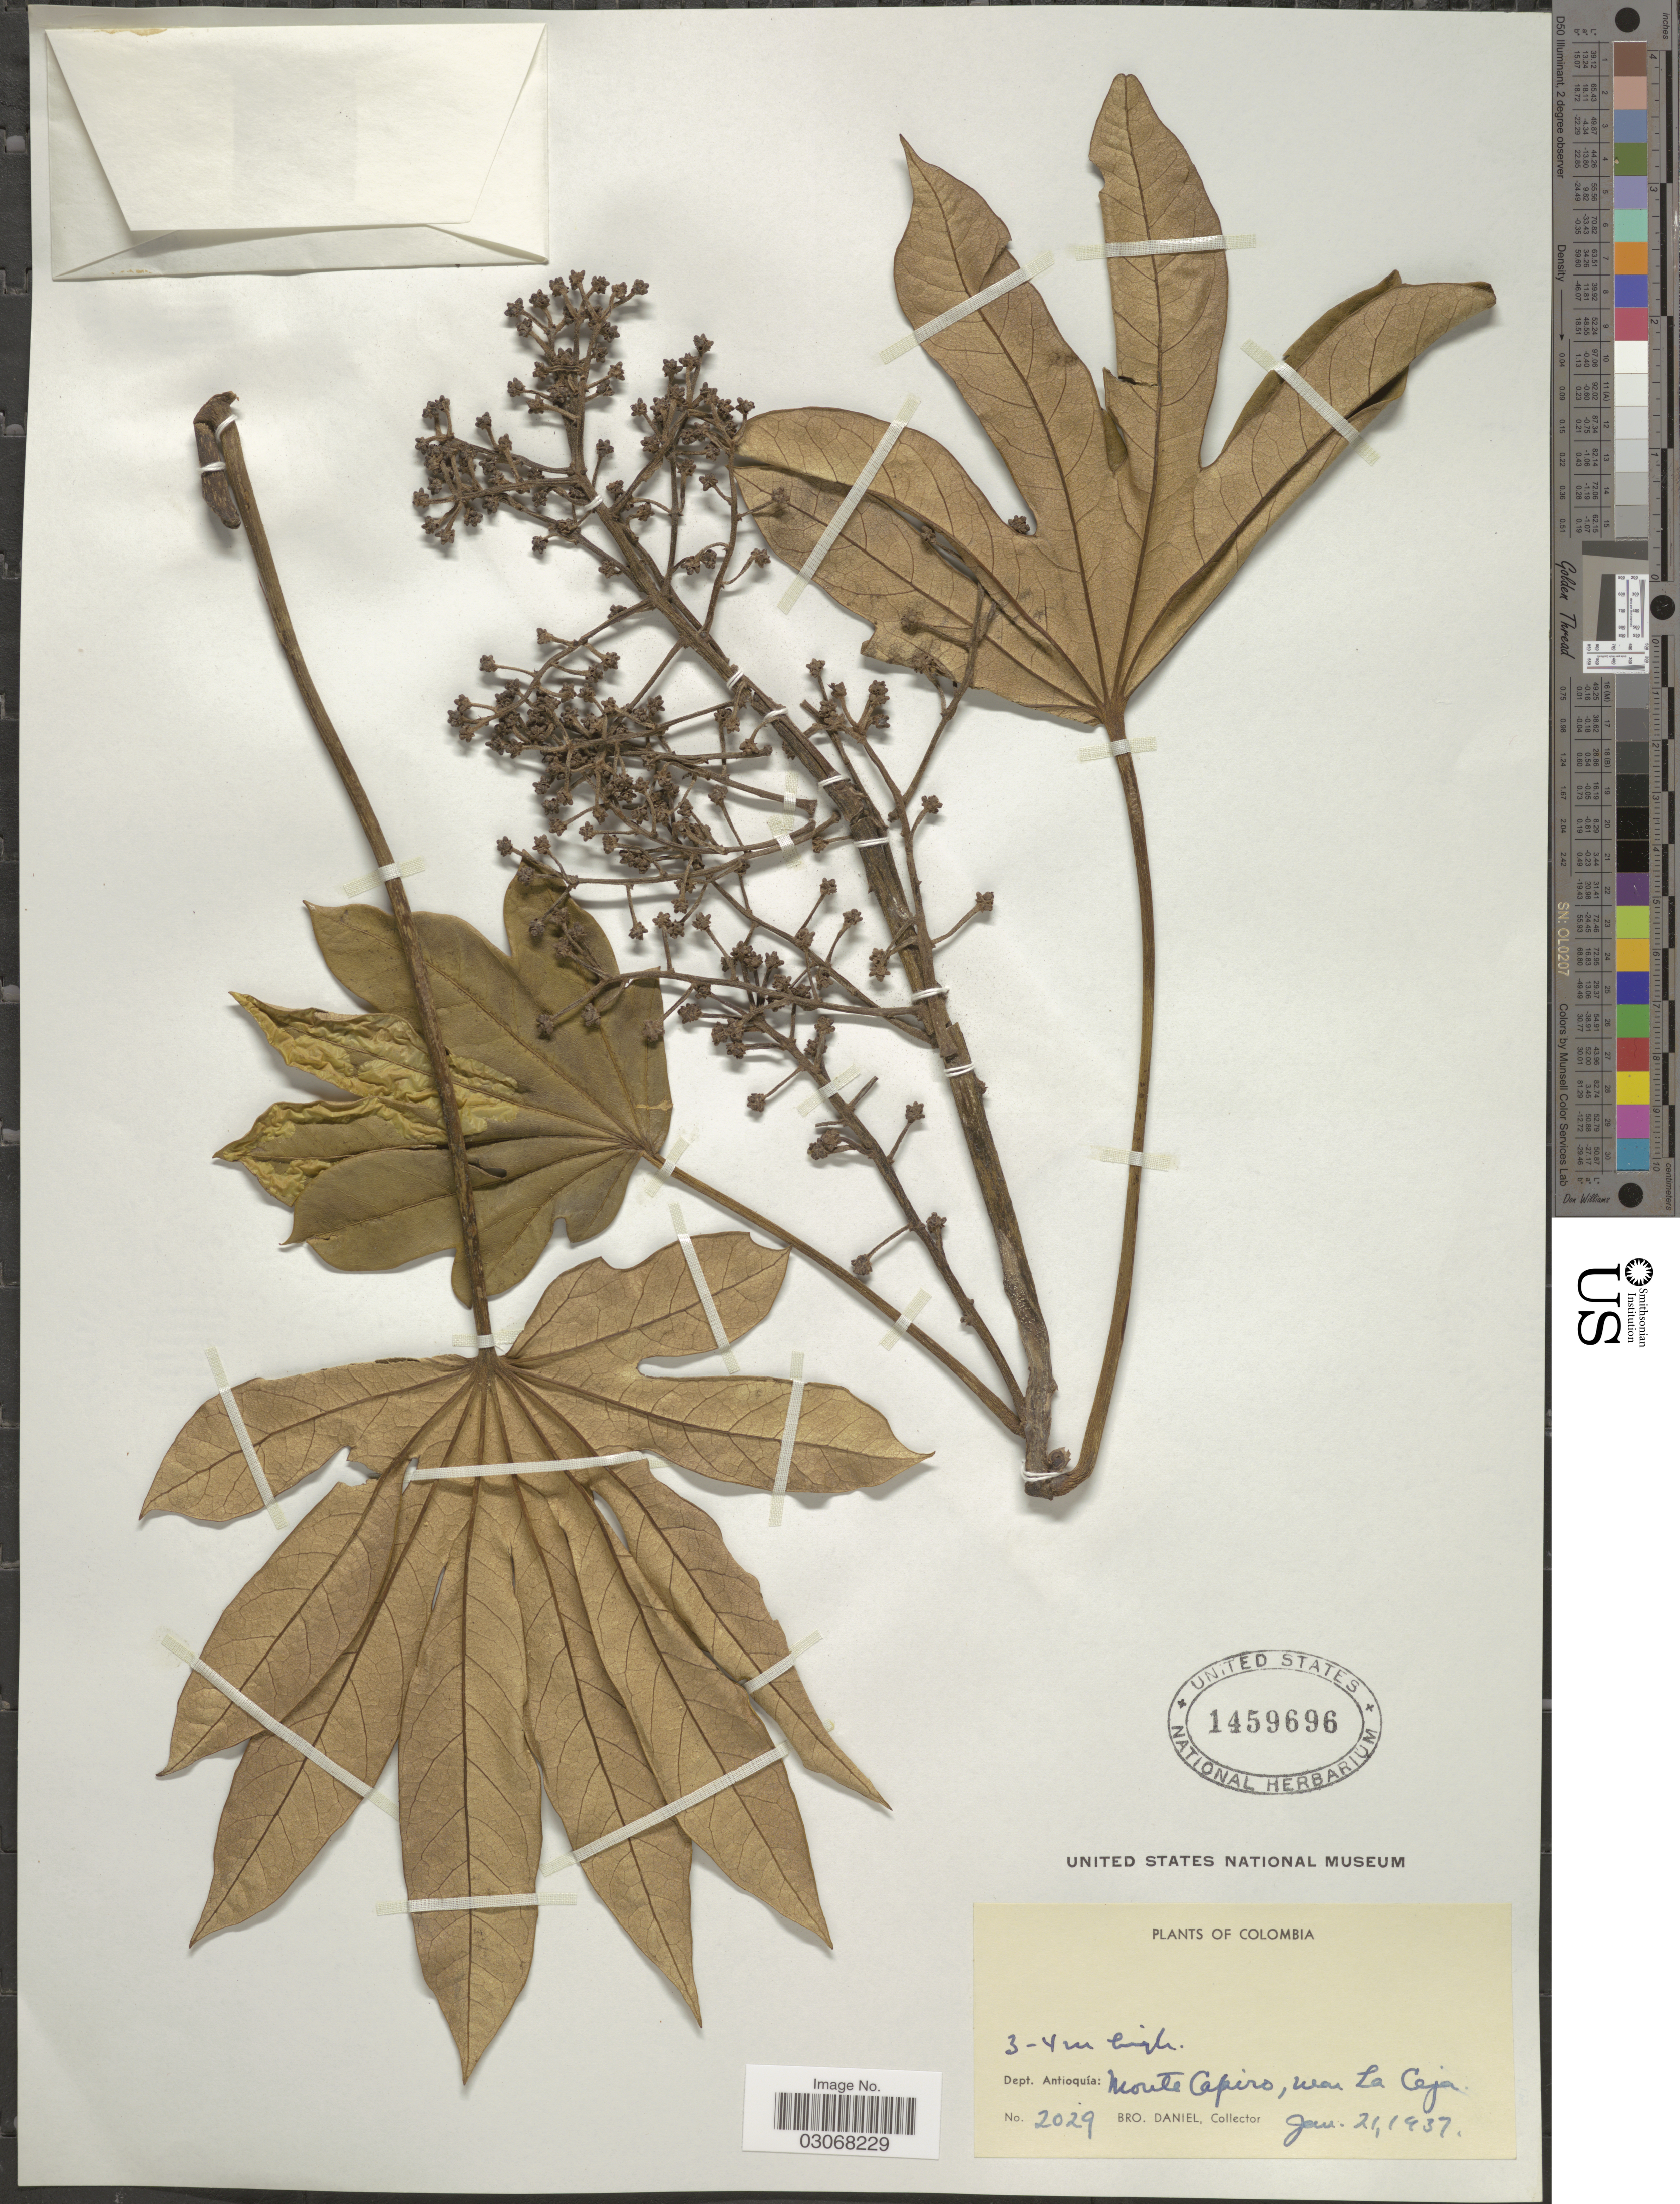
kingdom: Plantae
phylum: Tracheophyta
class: Magnoliopsida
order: Apiales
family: Araliaceae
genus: Oreopanax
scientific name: Oreopanax sp.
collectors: Bro. Daniel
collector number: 2029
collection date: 1937-01-21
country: Colombia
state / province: Antioquia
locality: Dept. Antioquía: Monte Capiro, near La Ceja.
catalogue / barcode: US 1459696